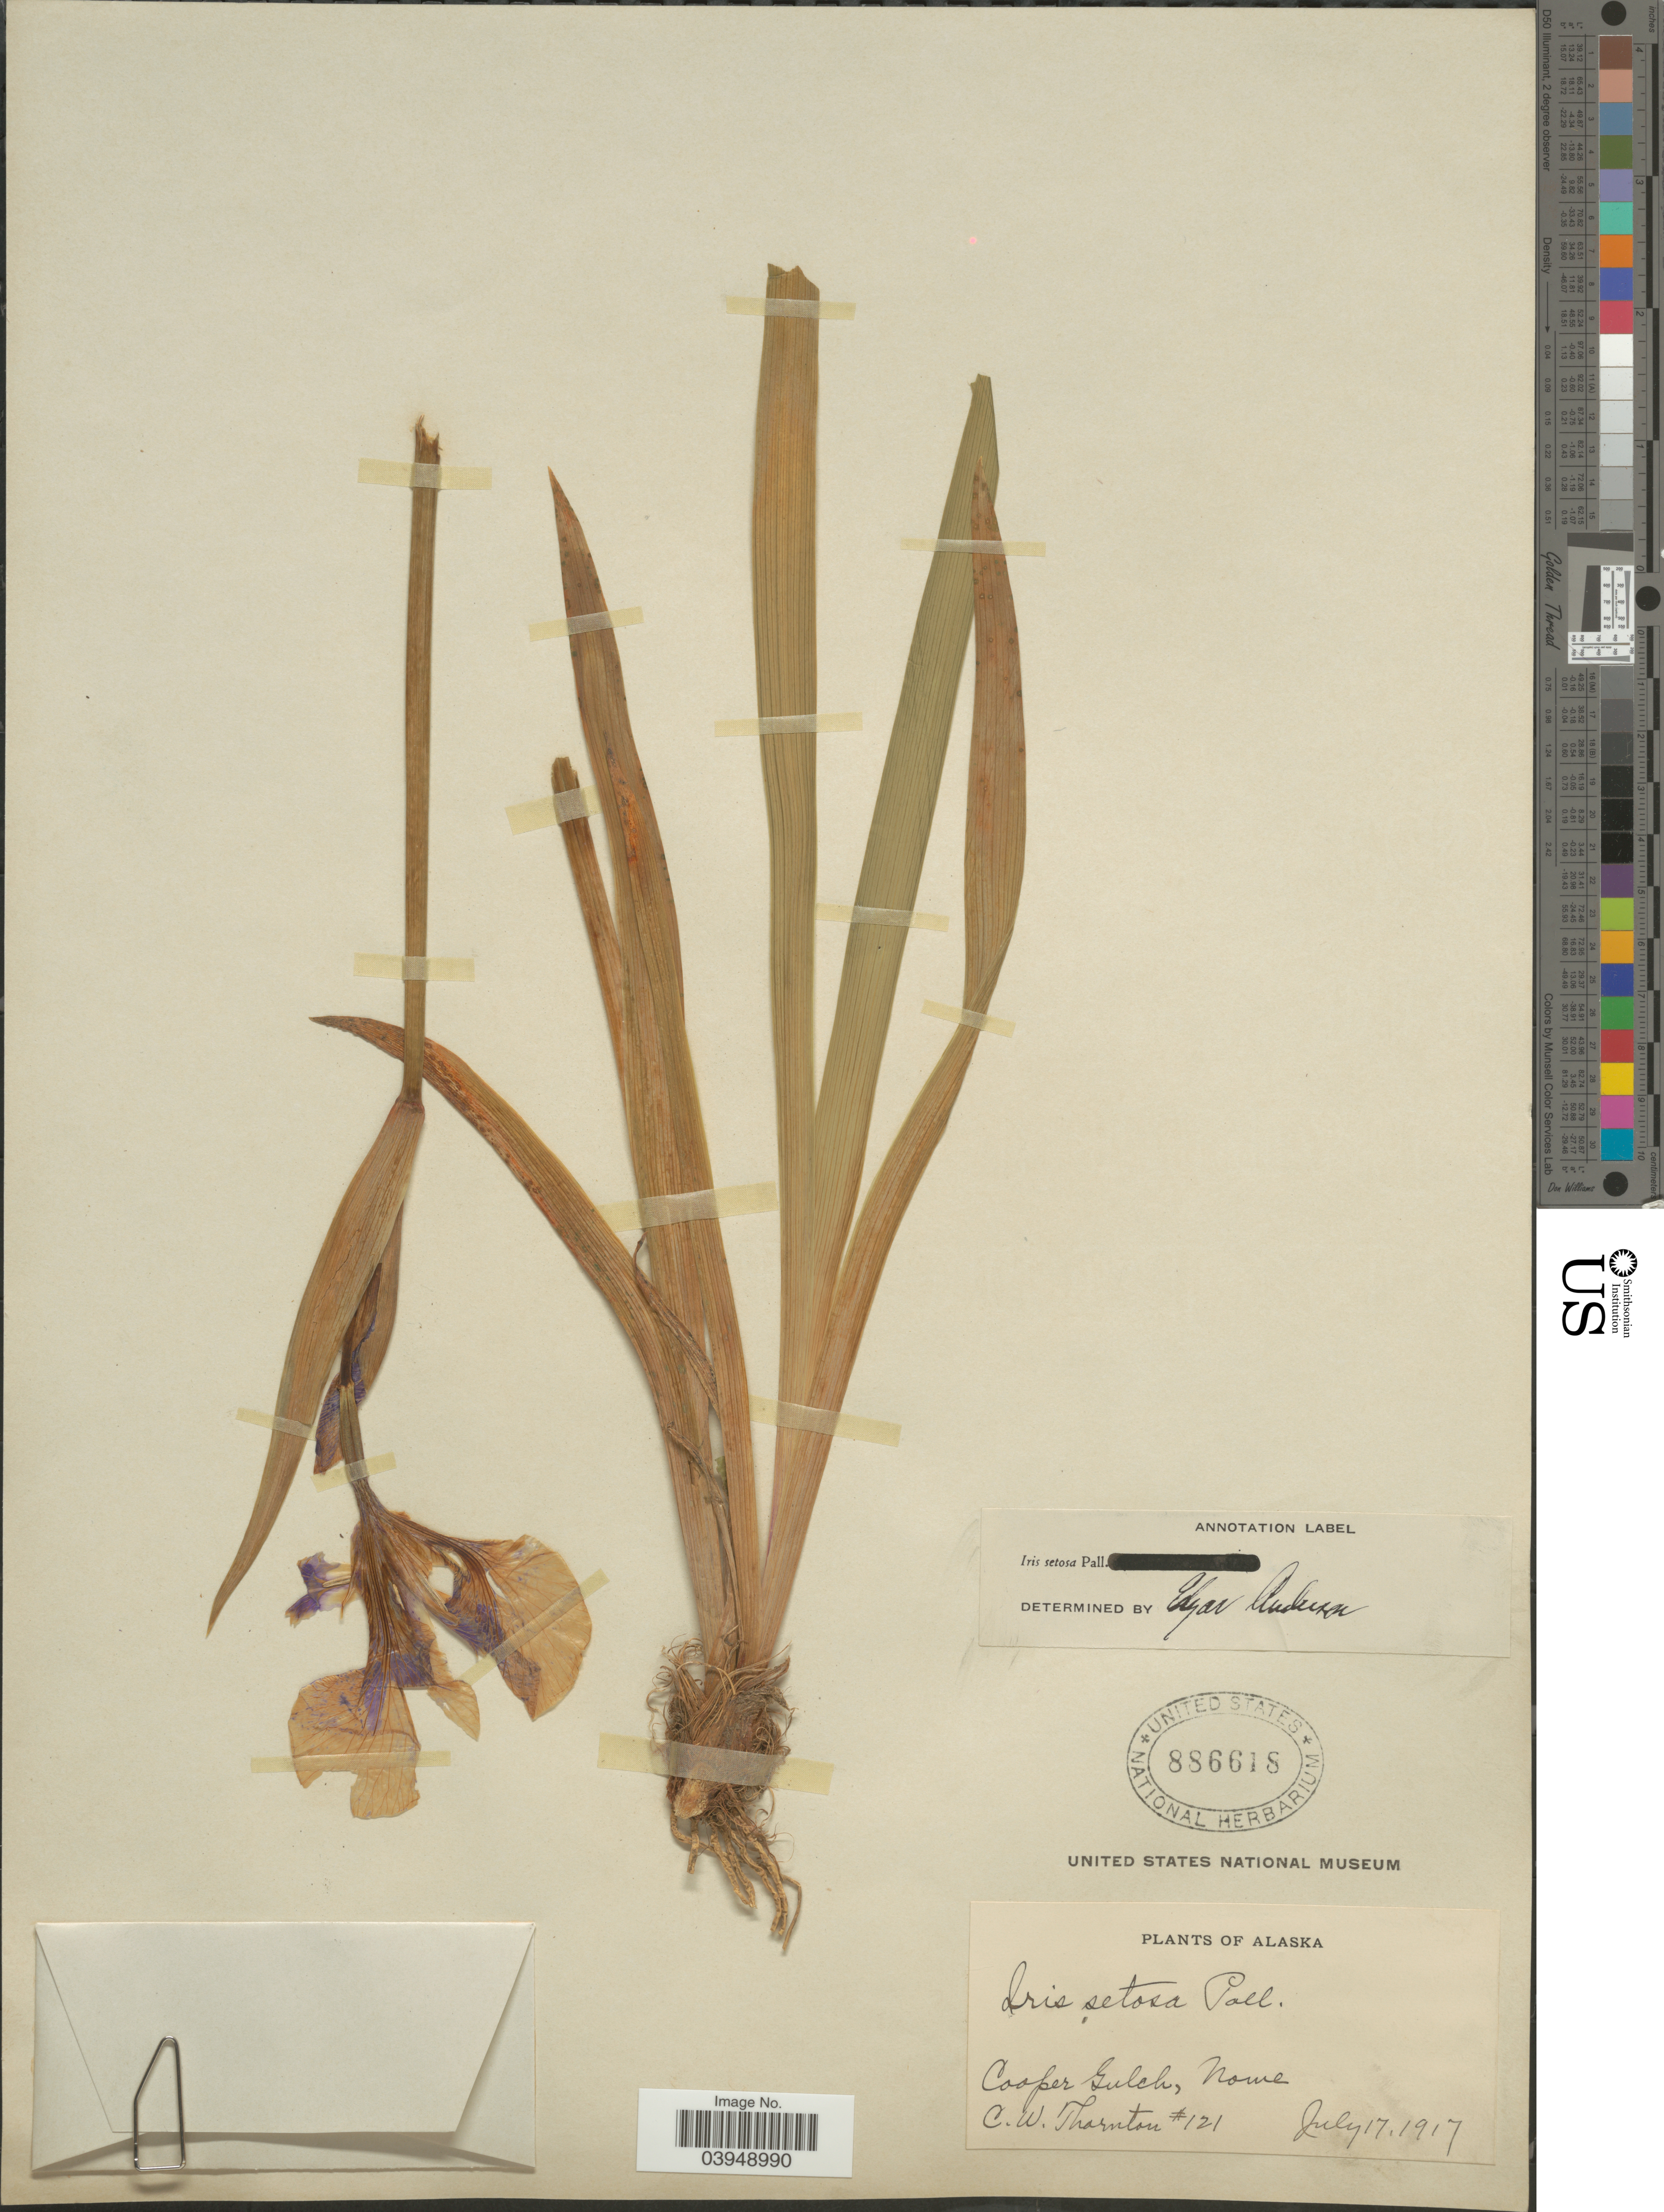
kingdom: Plantae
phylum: Tracheophyta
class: Liliopsida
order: Asparagales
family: Iridaceae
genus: Iris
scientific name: Iris setosa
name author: Pall. ex Link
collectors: C. Thornton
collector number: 121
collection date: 1917-07-17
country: United States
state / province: Alaska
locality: Cooper Gulch, Nome.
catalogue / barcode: US 886618